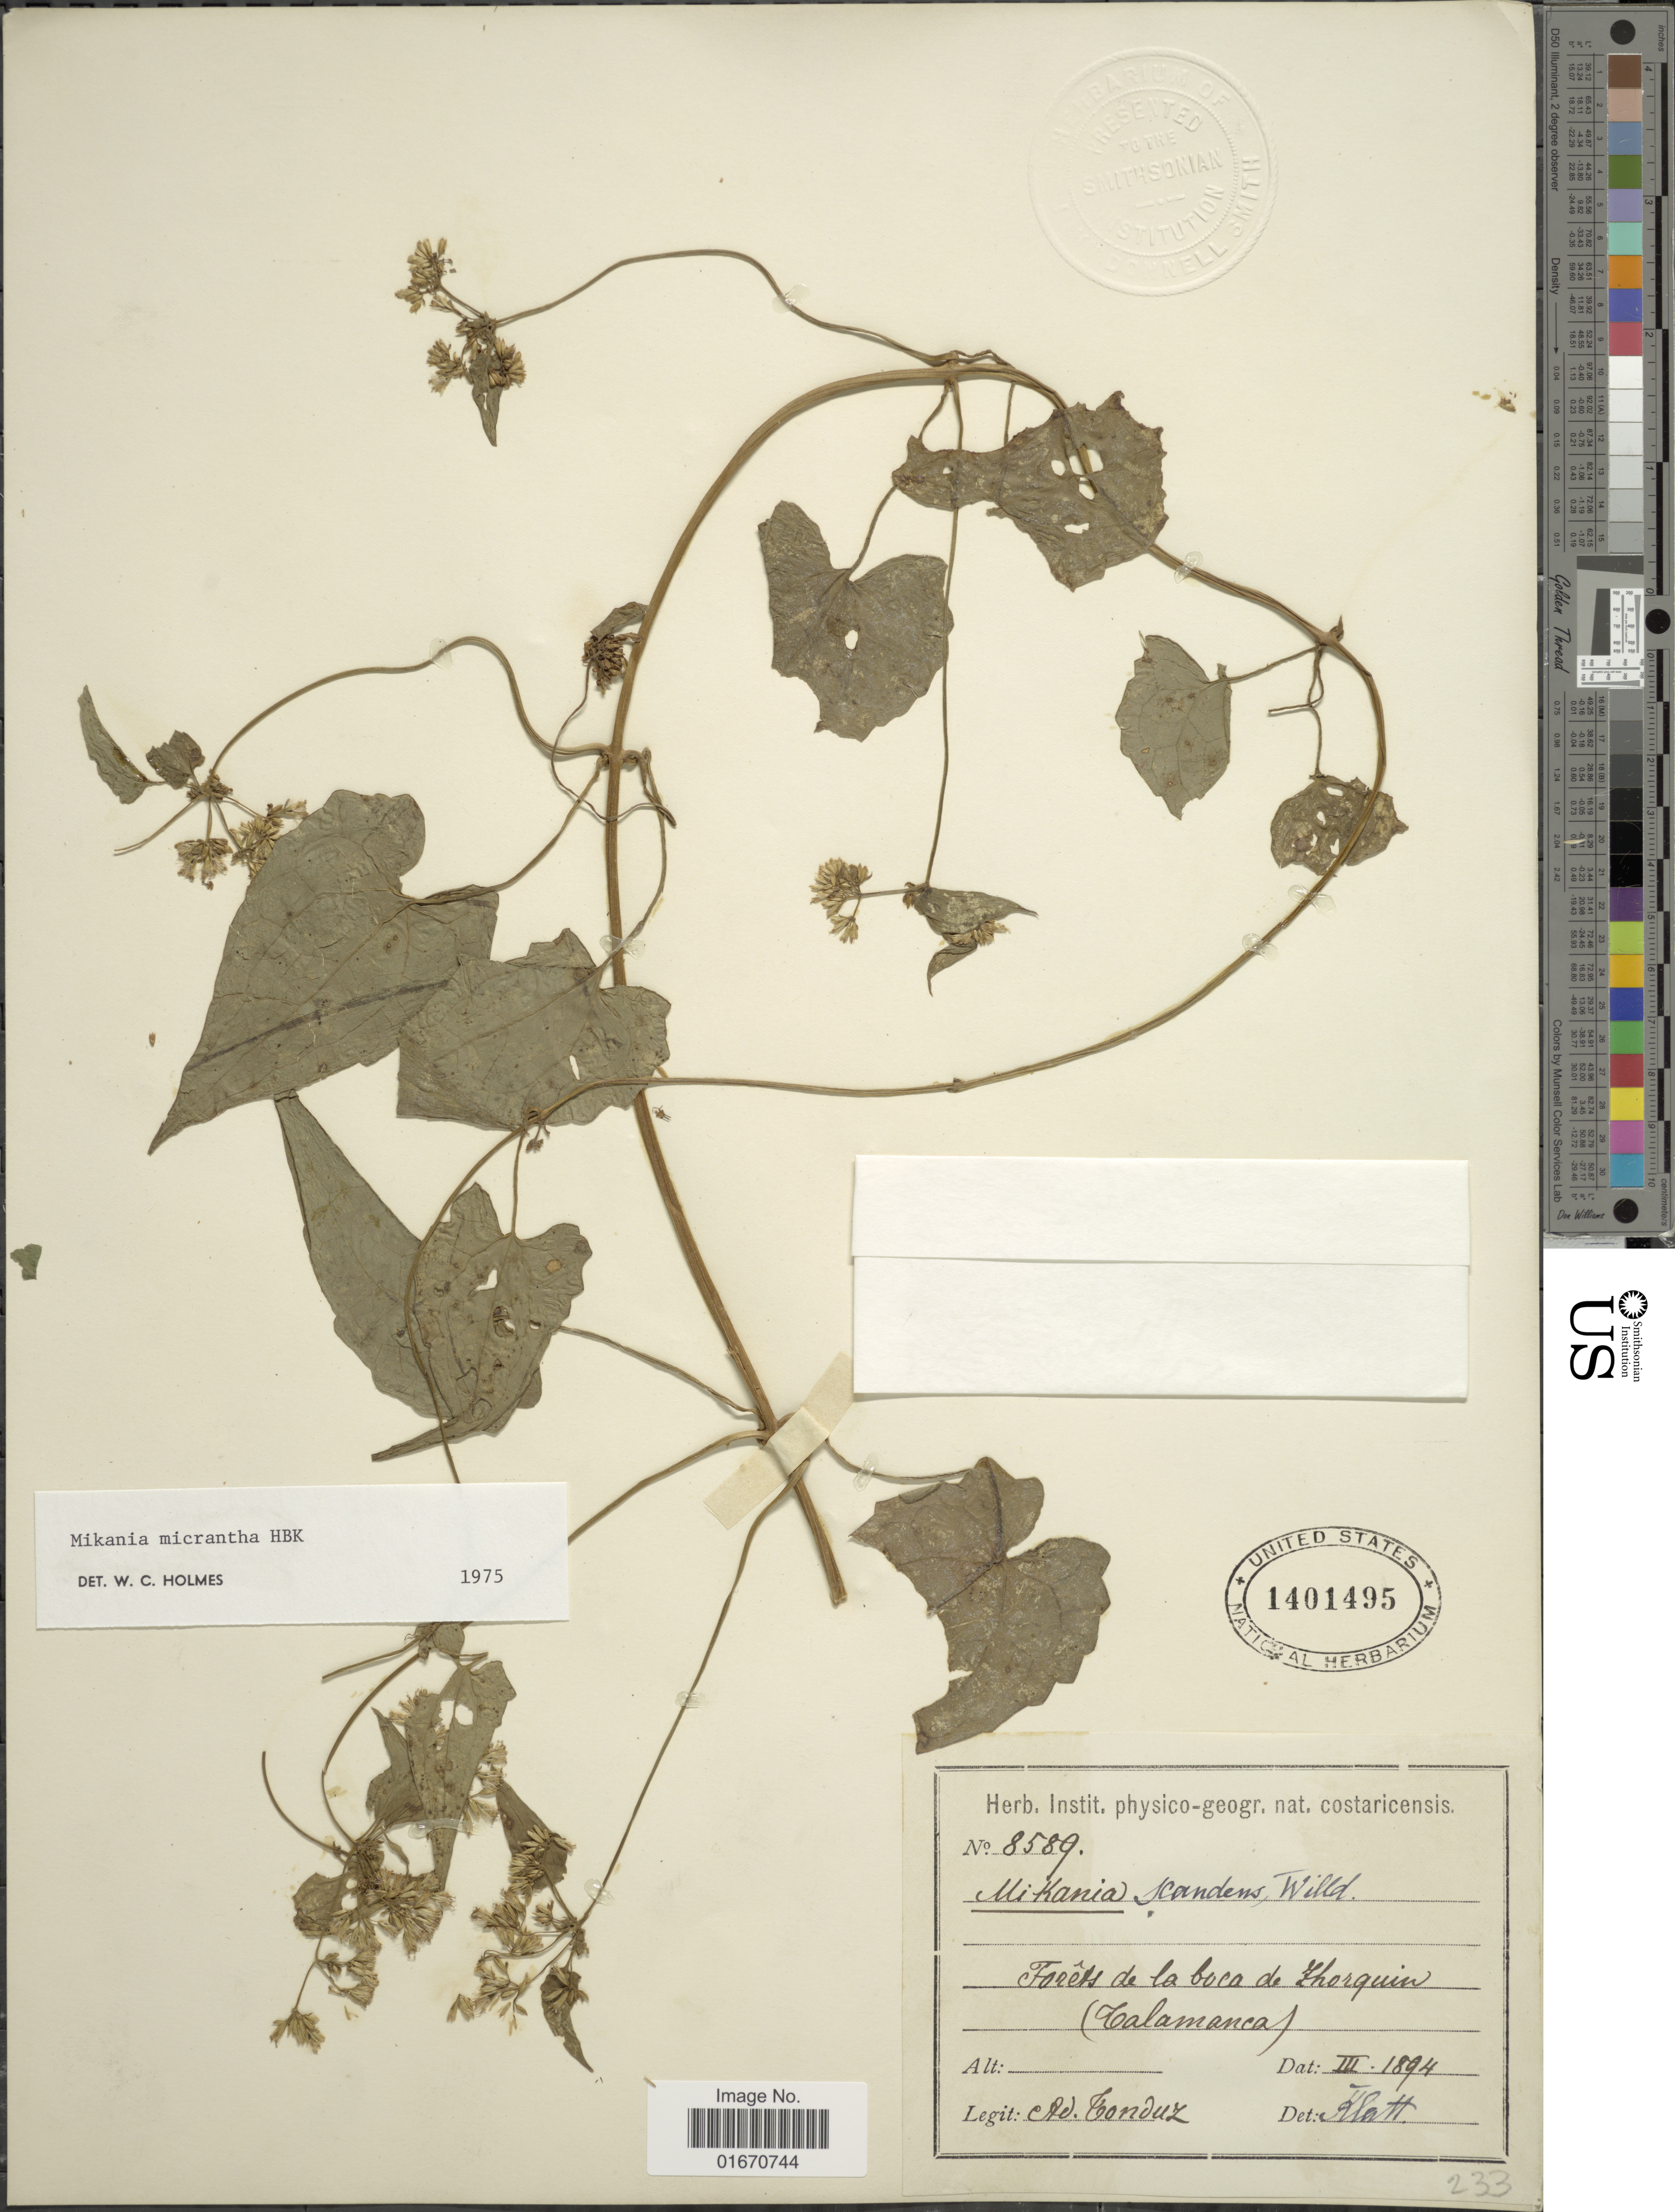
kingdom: Plantae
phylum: Tracheophyta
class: Magnoliopsida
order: Asterales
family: Asteraceae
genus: Mikania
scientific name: Mikania micrantha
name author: Kunth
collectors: A. Tonduz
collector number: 8589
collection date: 1894-03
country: Costa Rica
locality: Forets de la boca de Zhorquin (Talamanca)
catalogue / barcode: US 1401495